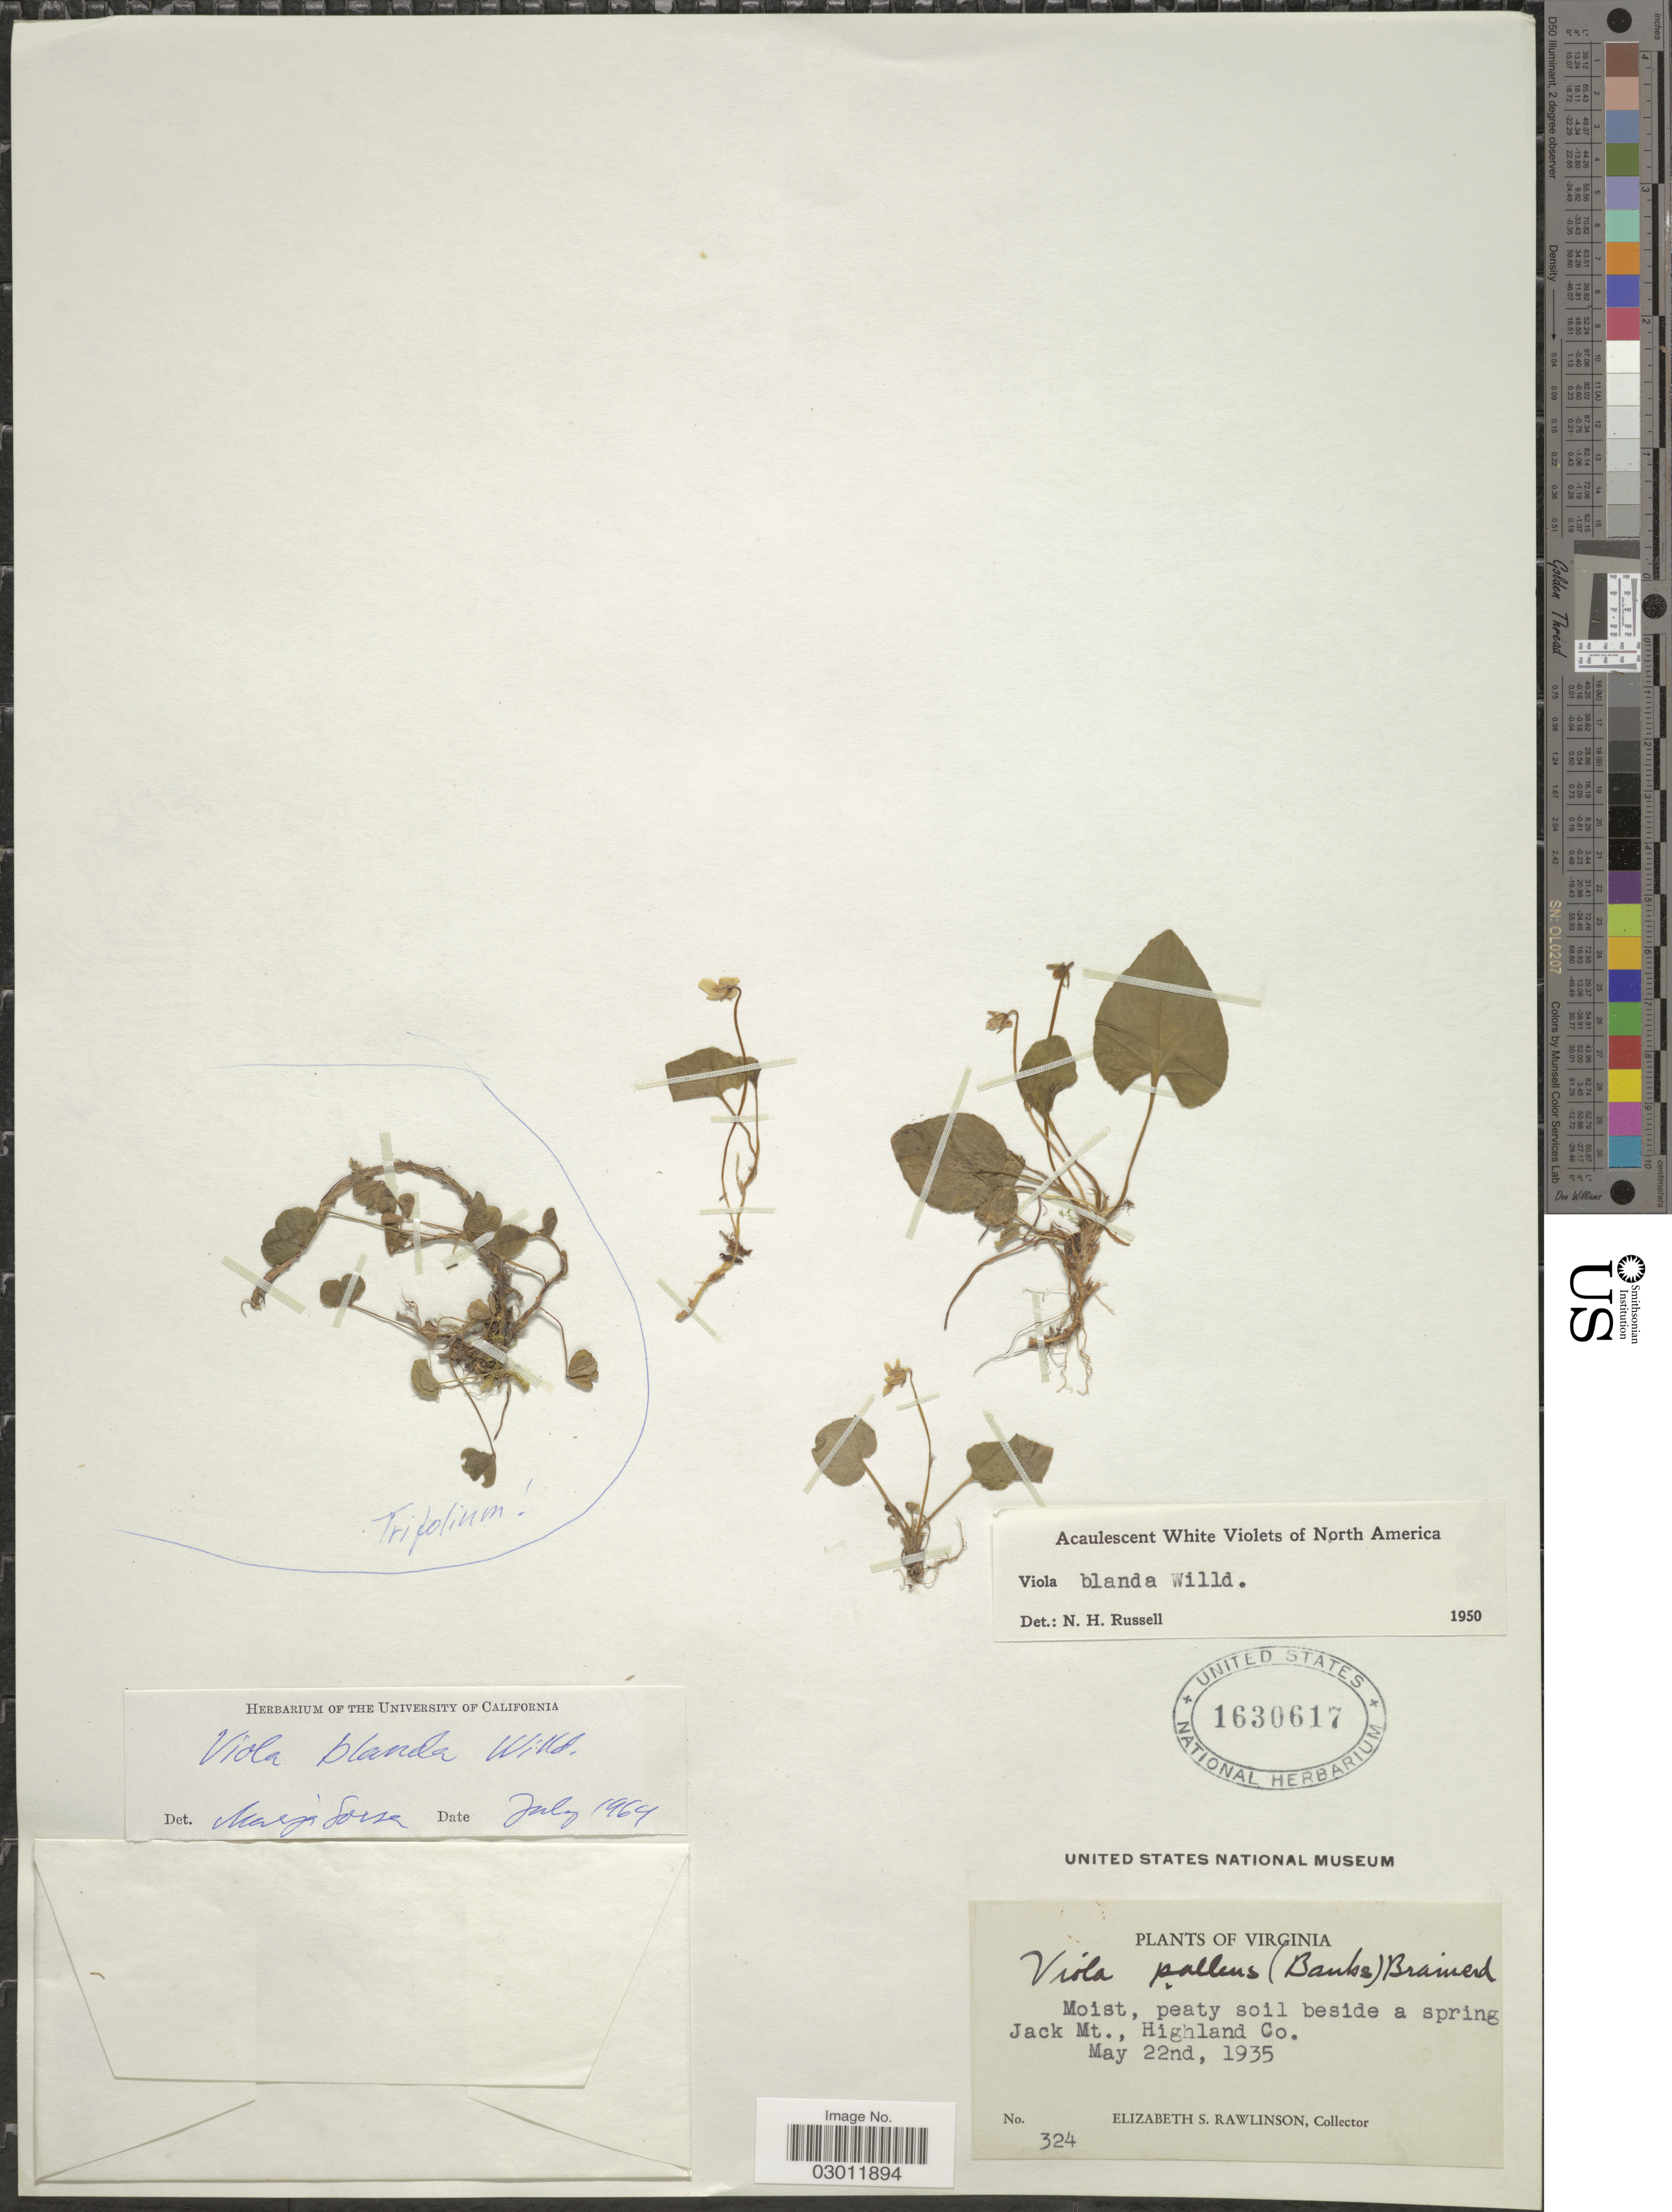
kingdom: Plantae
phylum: Tracheophyta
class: Magnoliopsida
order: Malpighiales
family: Violaceae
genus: Viola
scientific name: Viola blanda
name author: Willd.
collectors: E. S. Rawlinson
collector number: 324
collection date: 1935-05-22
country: United States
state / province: Virginia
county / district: Highland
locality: Beside a spring, Jack Mtn,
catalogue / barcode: US 1630617